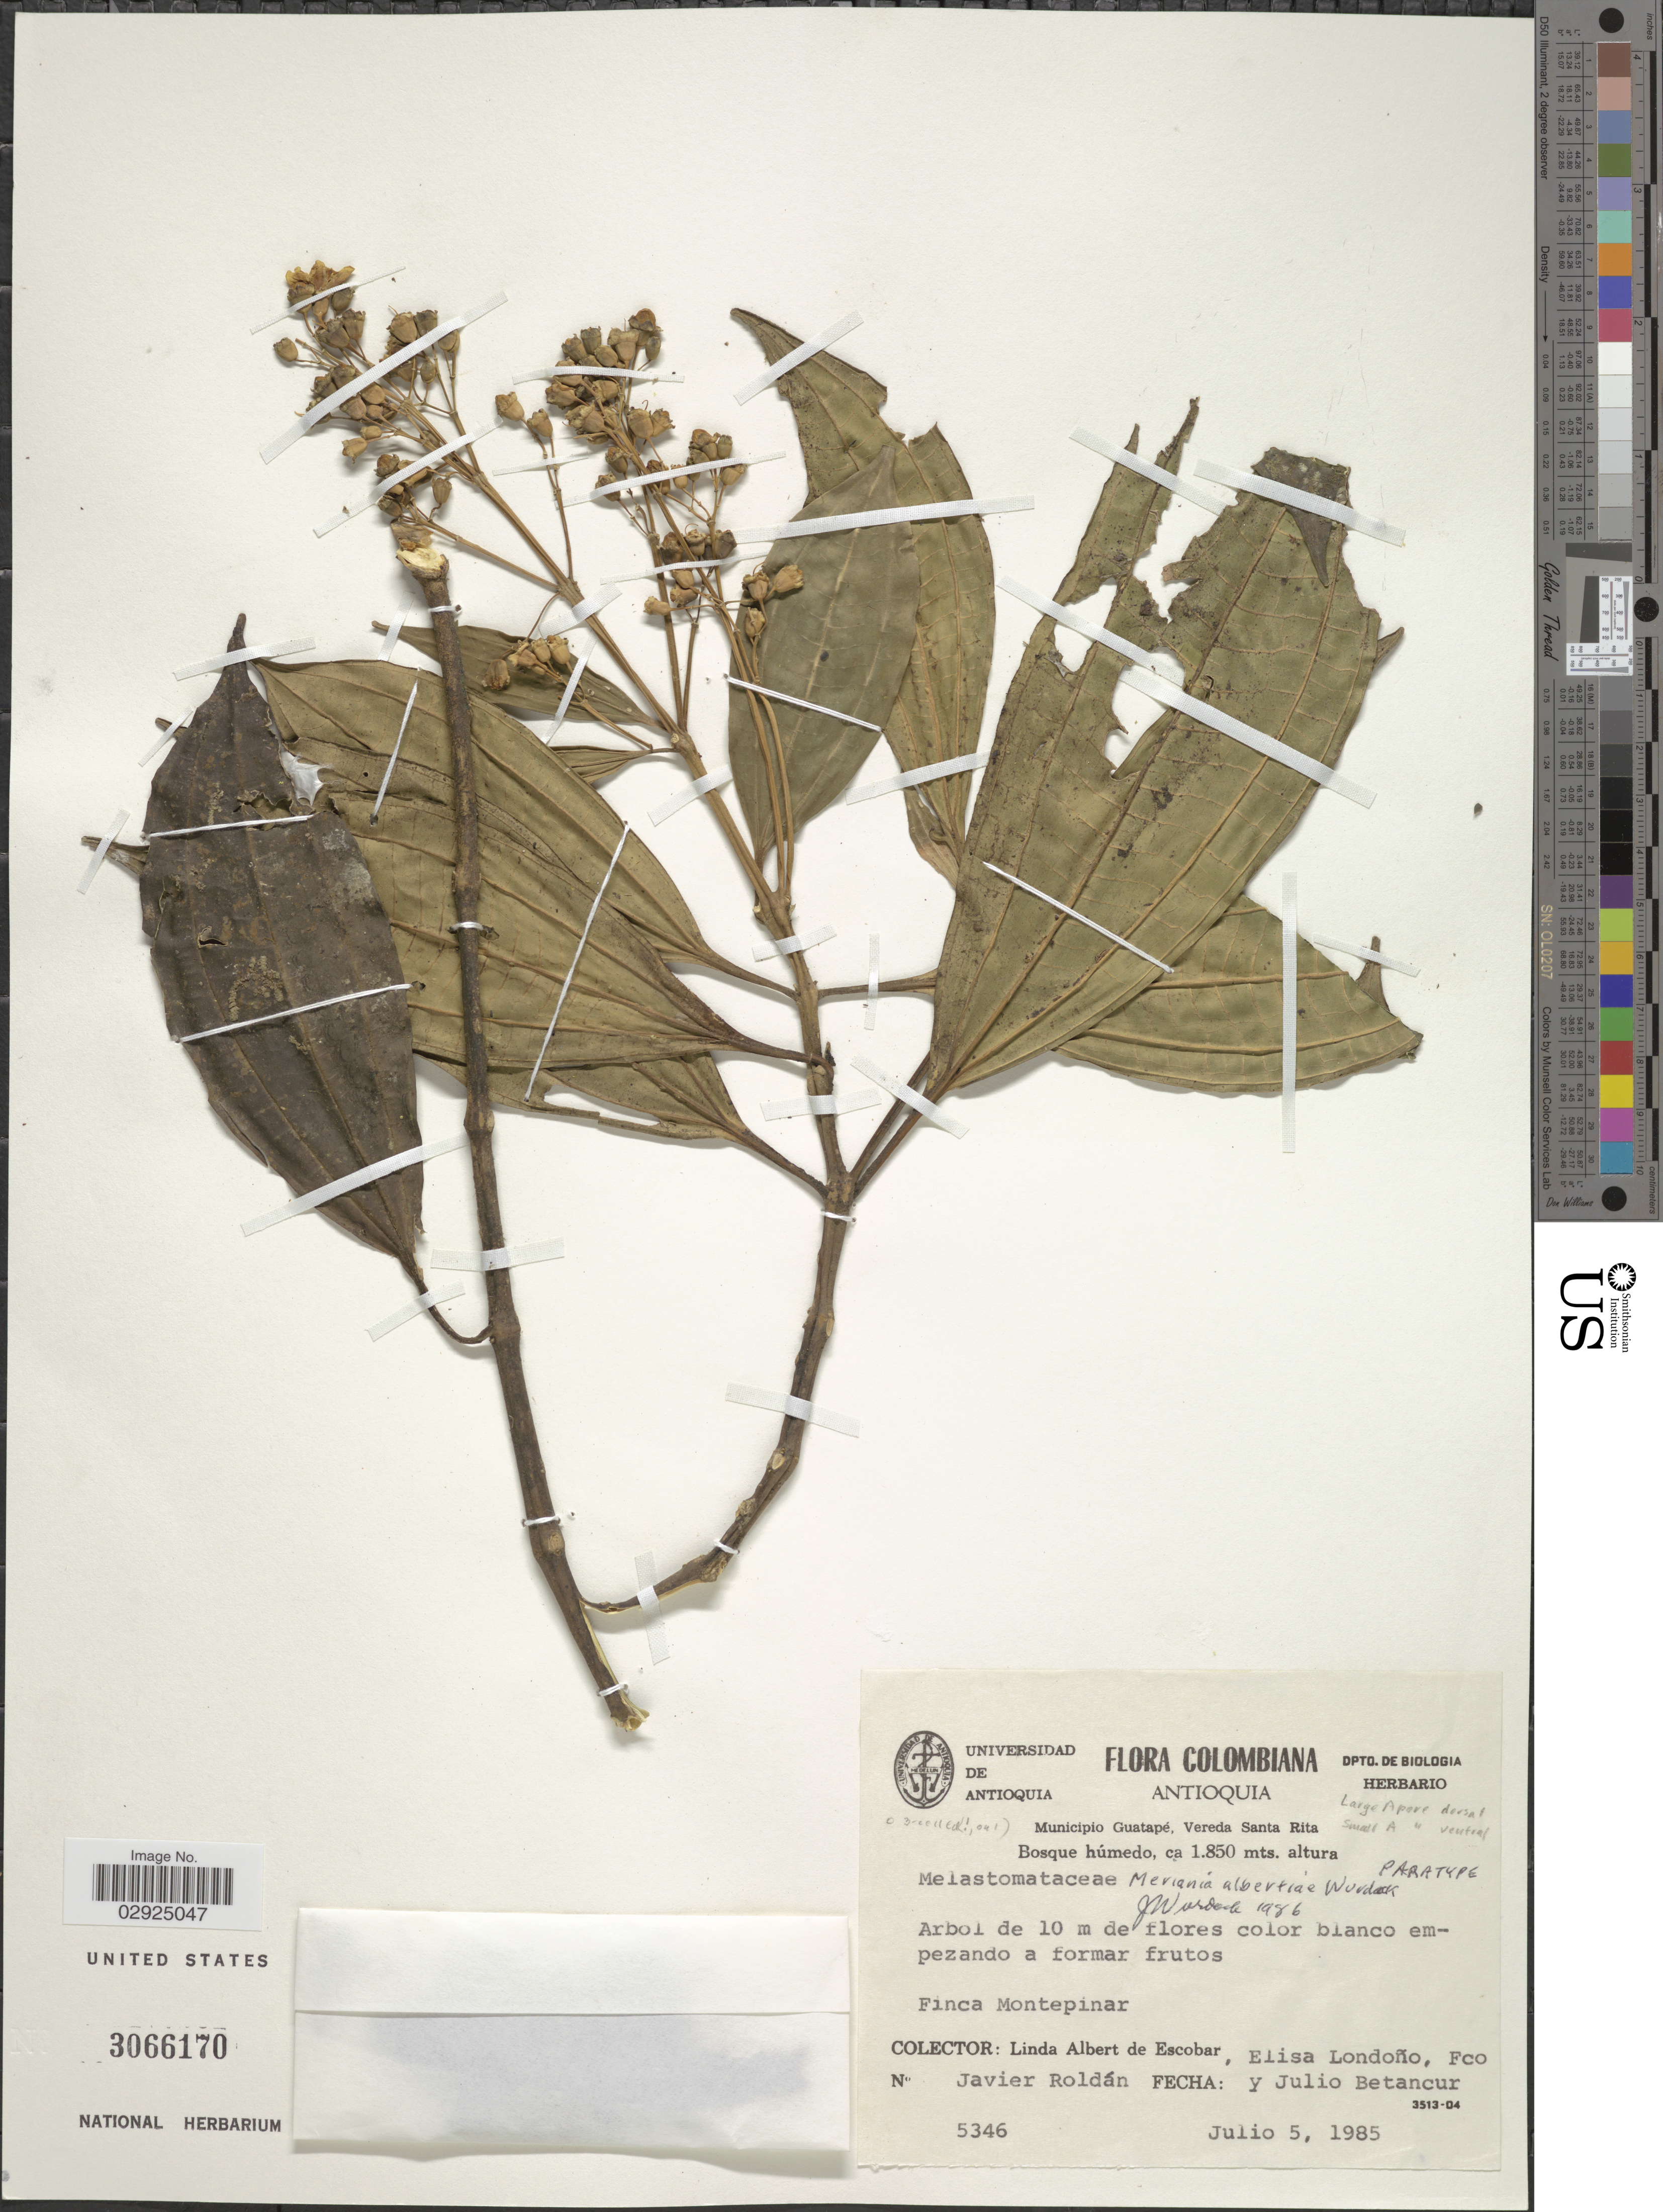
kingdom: Plantae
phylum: Tracheophyta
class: Magnoliopsida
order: Myrtales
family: Melastomataceae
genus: Meriania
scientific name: Meriania albertiae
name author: Wurdack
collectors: L. K. de Escobar, E. Londono, F. J. Roldán & J. Betancur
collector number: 5346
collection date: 1985-05-05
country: Colombia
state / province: Antioquia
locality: Municipio Guatapé, Vereda Santa Rita, Finca Montepinar.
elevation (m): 1850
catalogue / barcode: US 3066170